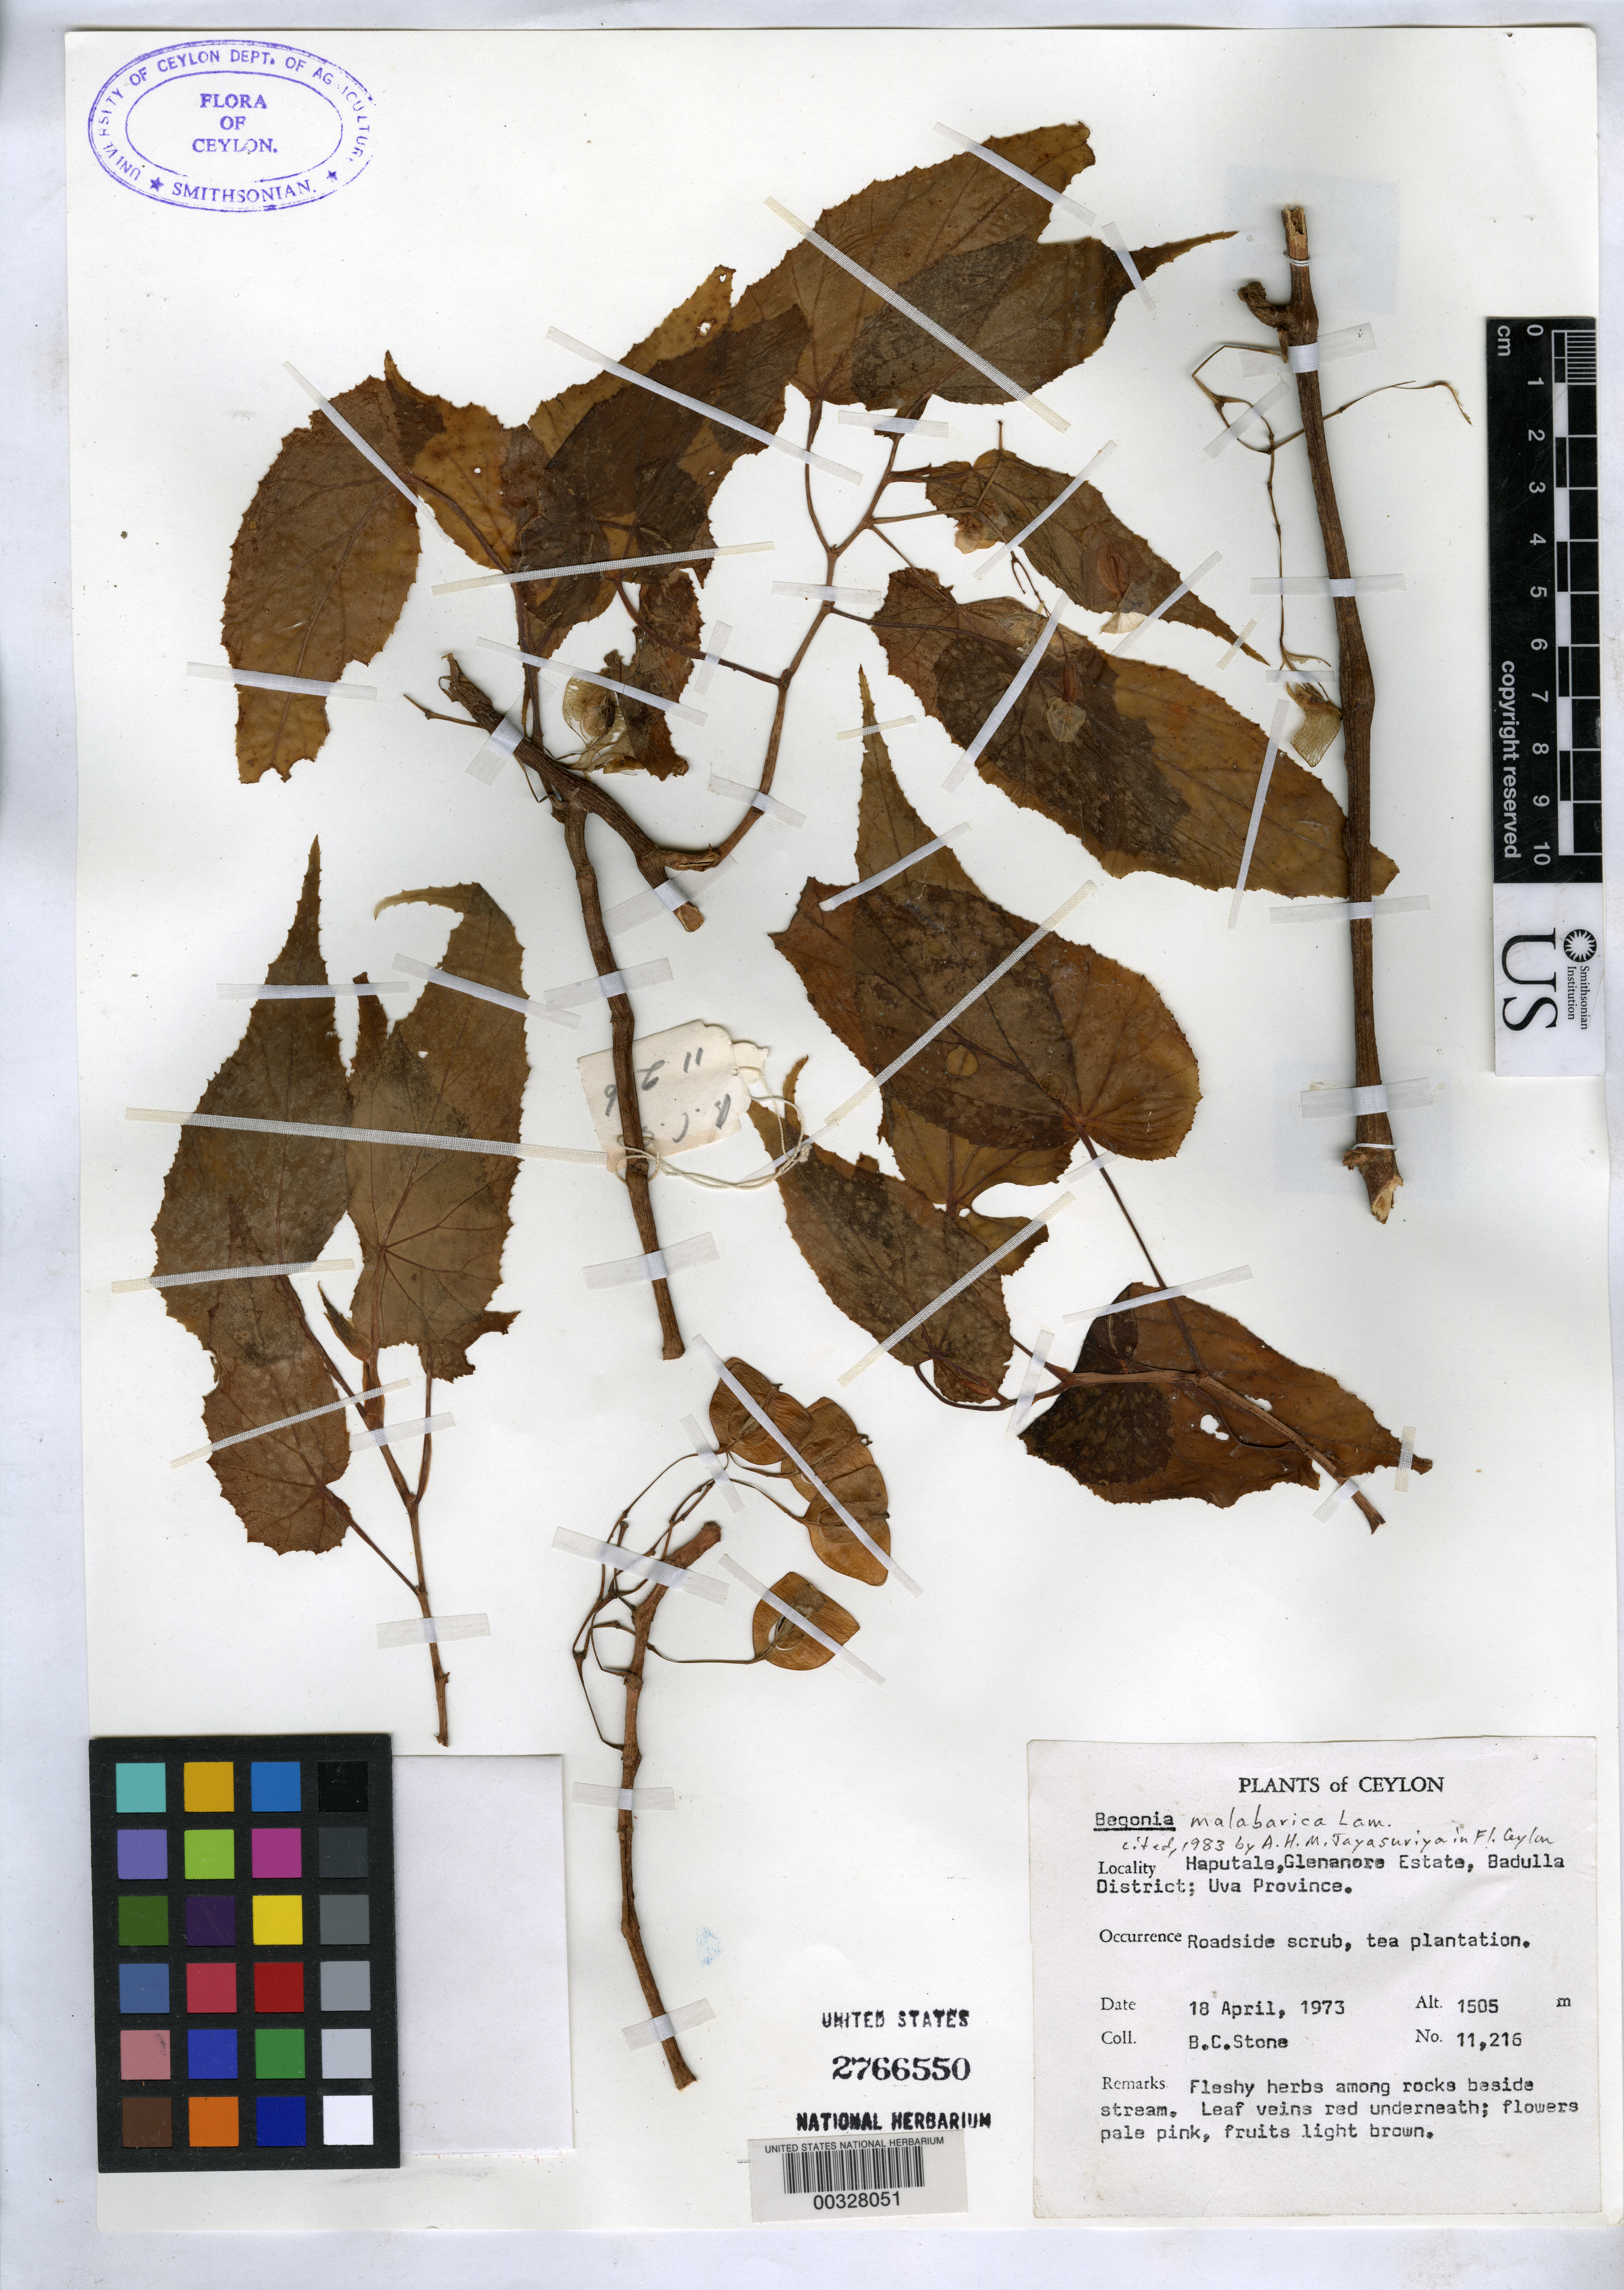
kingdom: Plantae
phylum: Tracheophyta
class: Magnoliopsida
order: Cucurbitales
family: Begoniaceae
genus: Begonia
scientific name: Begonia malabarica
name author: Lam.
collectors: B. C. Stone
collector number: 11216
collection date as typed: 18 Apr 1973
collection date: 1973-04-18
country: Sri Lanka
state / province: Uva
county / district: Badulla Dist.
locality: Haputala, glenanore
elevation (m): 1505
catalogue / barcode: US 2766550